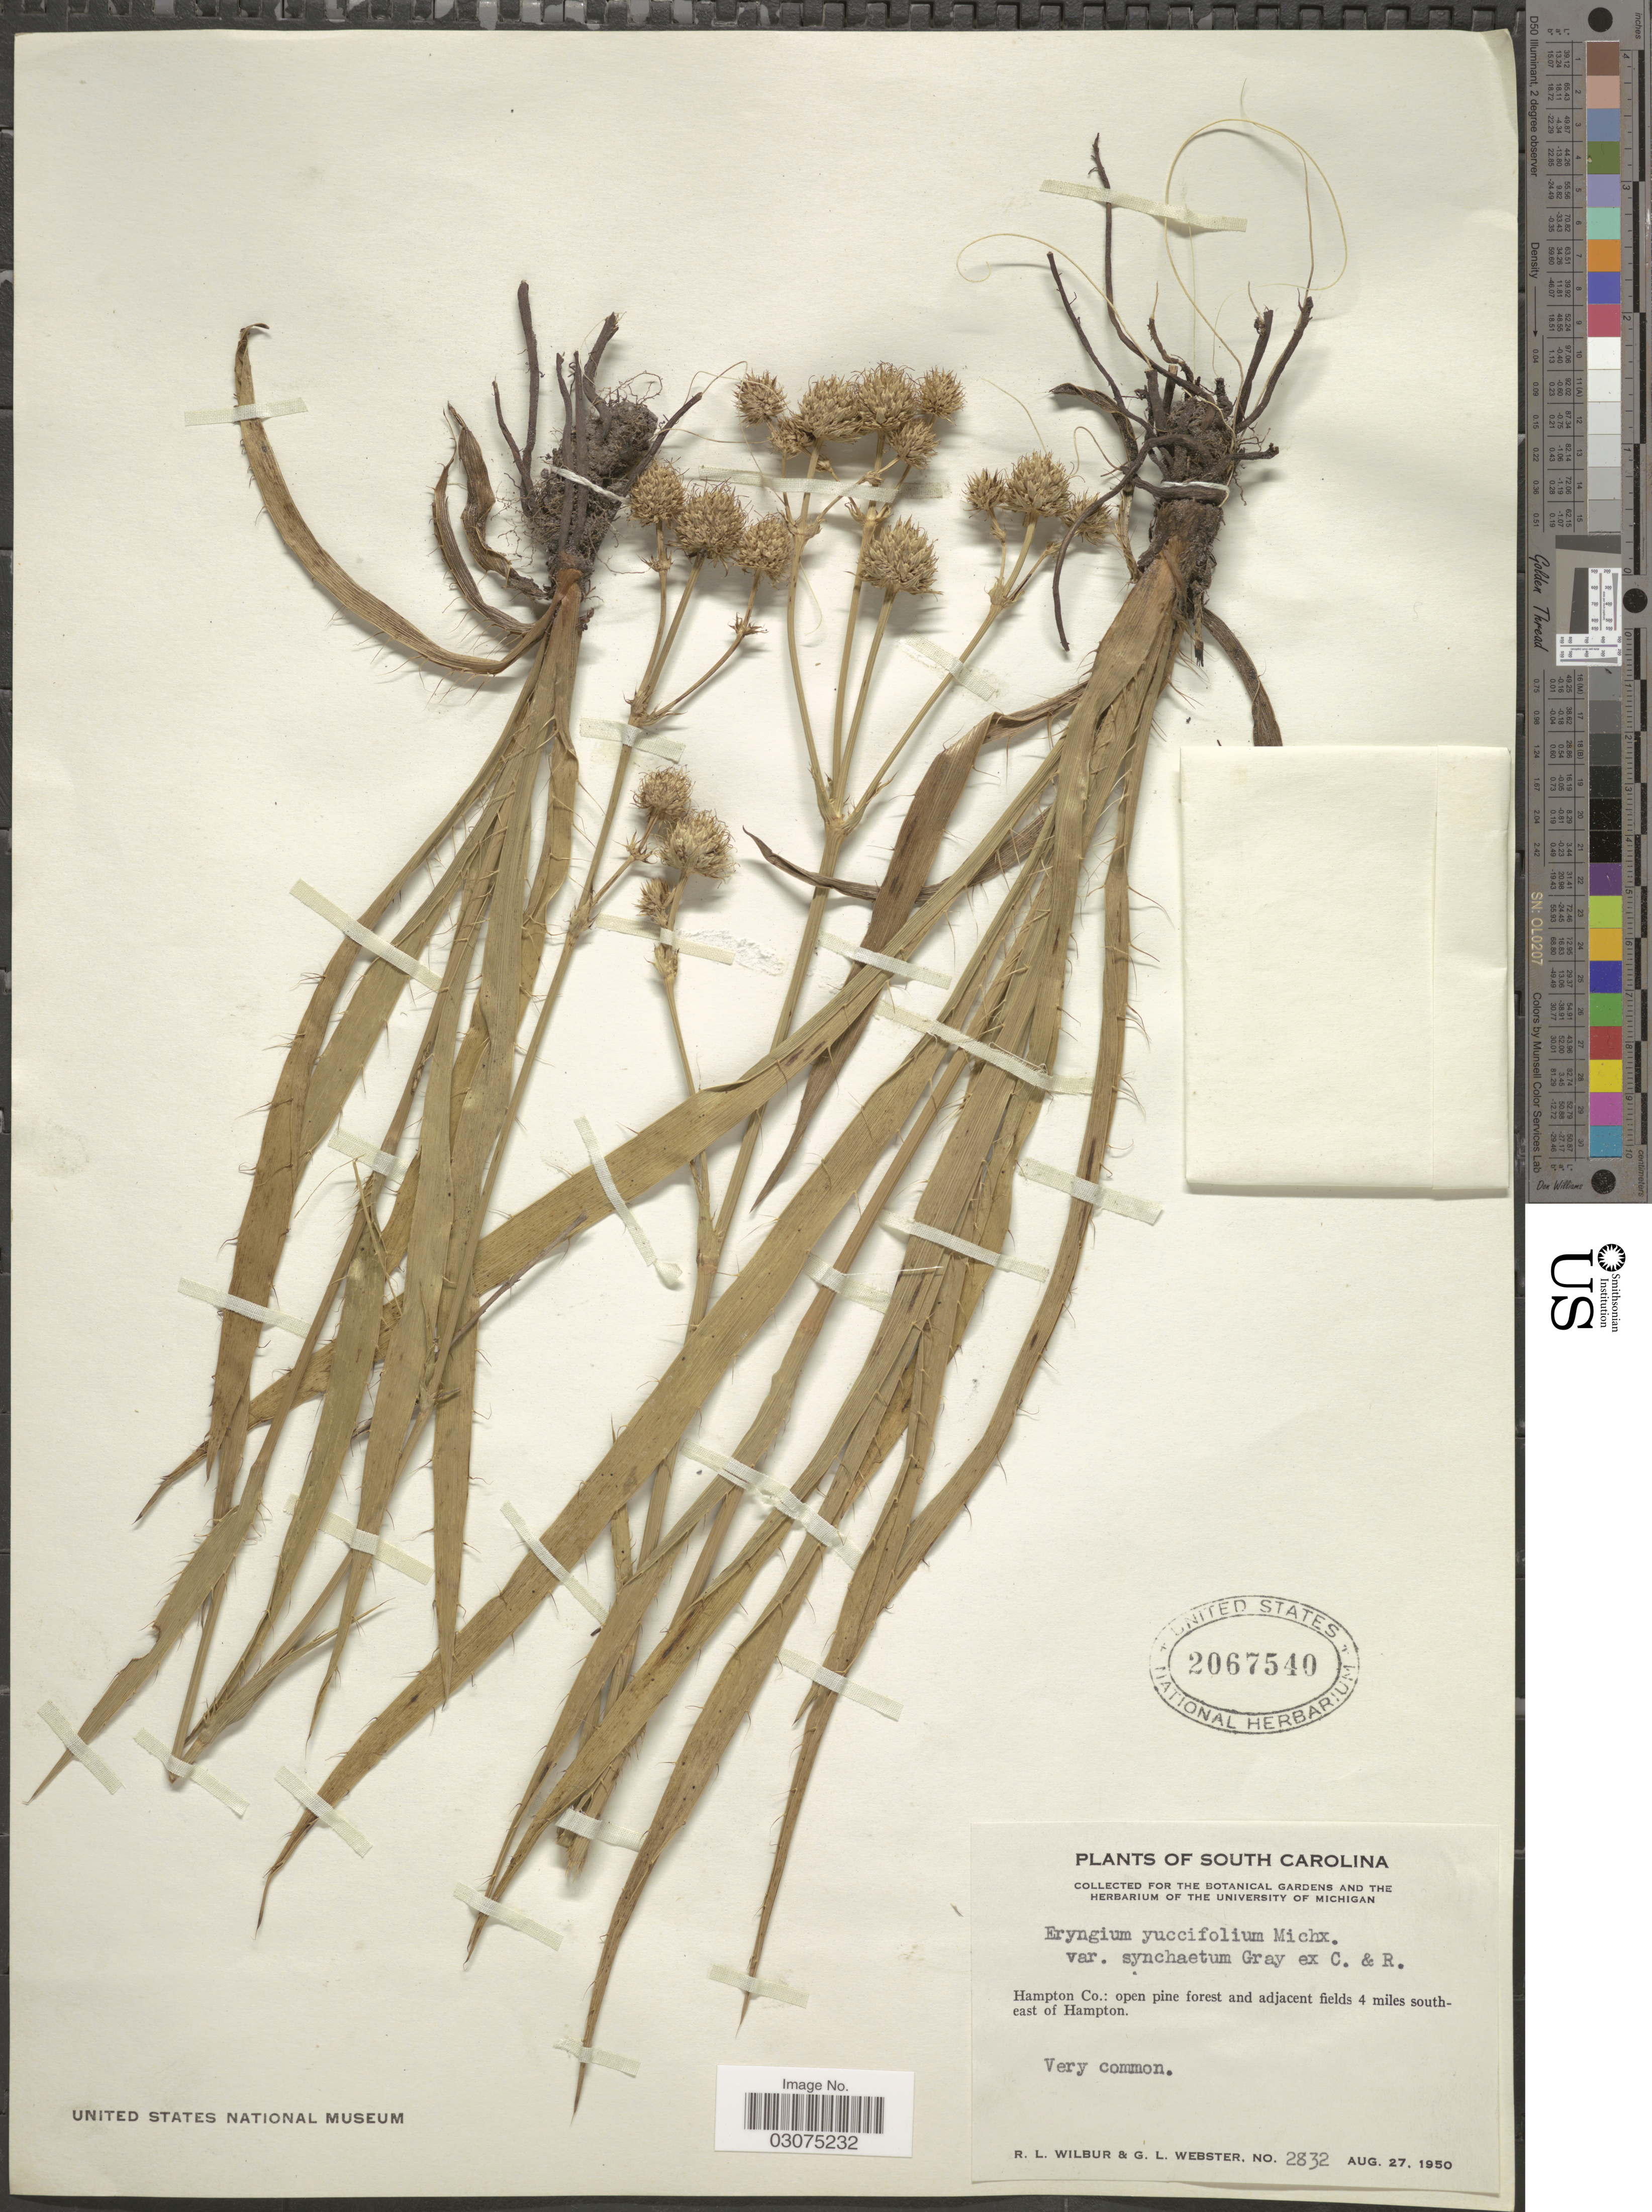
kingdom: Plantae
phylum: Tracheophyta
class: Magnoliopsida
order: Apiales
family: Apiaceae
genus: Eryngium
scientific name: Eryngium yuccifolium var. synchaetum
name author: A. Gray ex J.M. Coult. & Rose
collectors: R. L. Wilbur & G. L. Webster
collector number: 2832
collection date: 1950-08-27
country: United States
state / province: South Carolina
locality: Hampton Co.: open pine forest and adjacent fields 4 miles south-east of Hampton.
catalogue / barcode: US 2067540